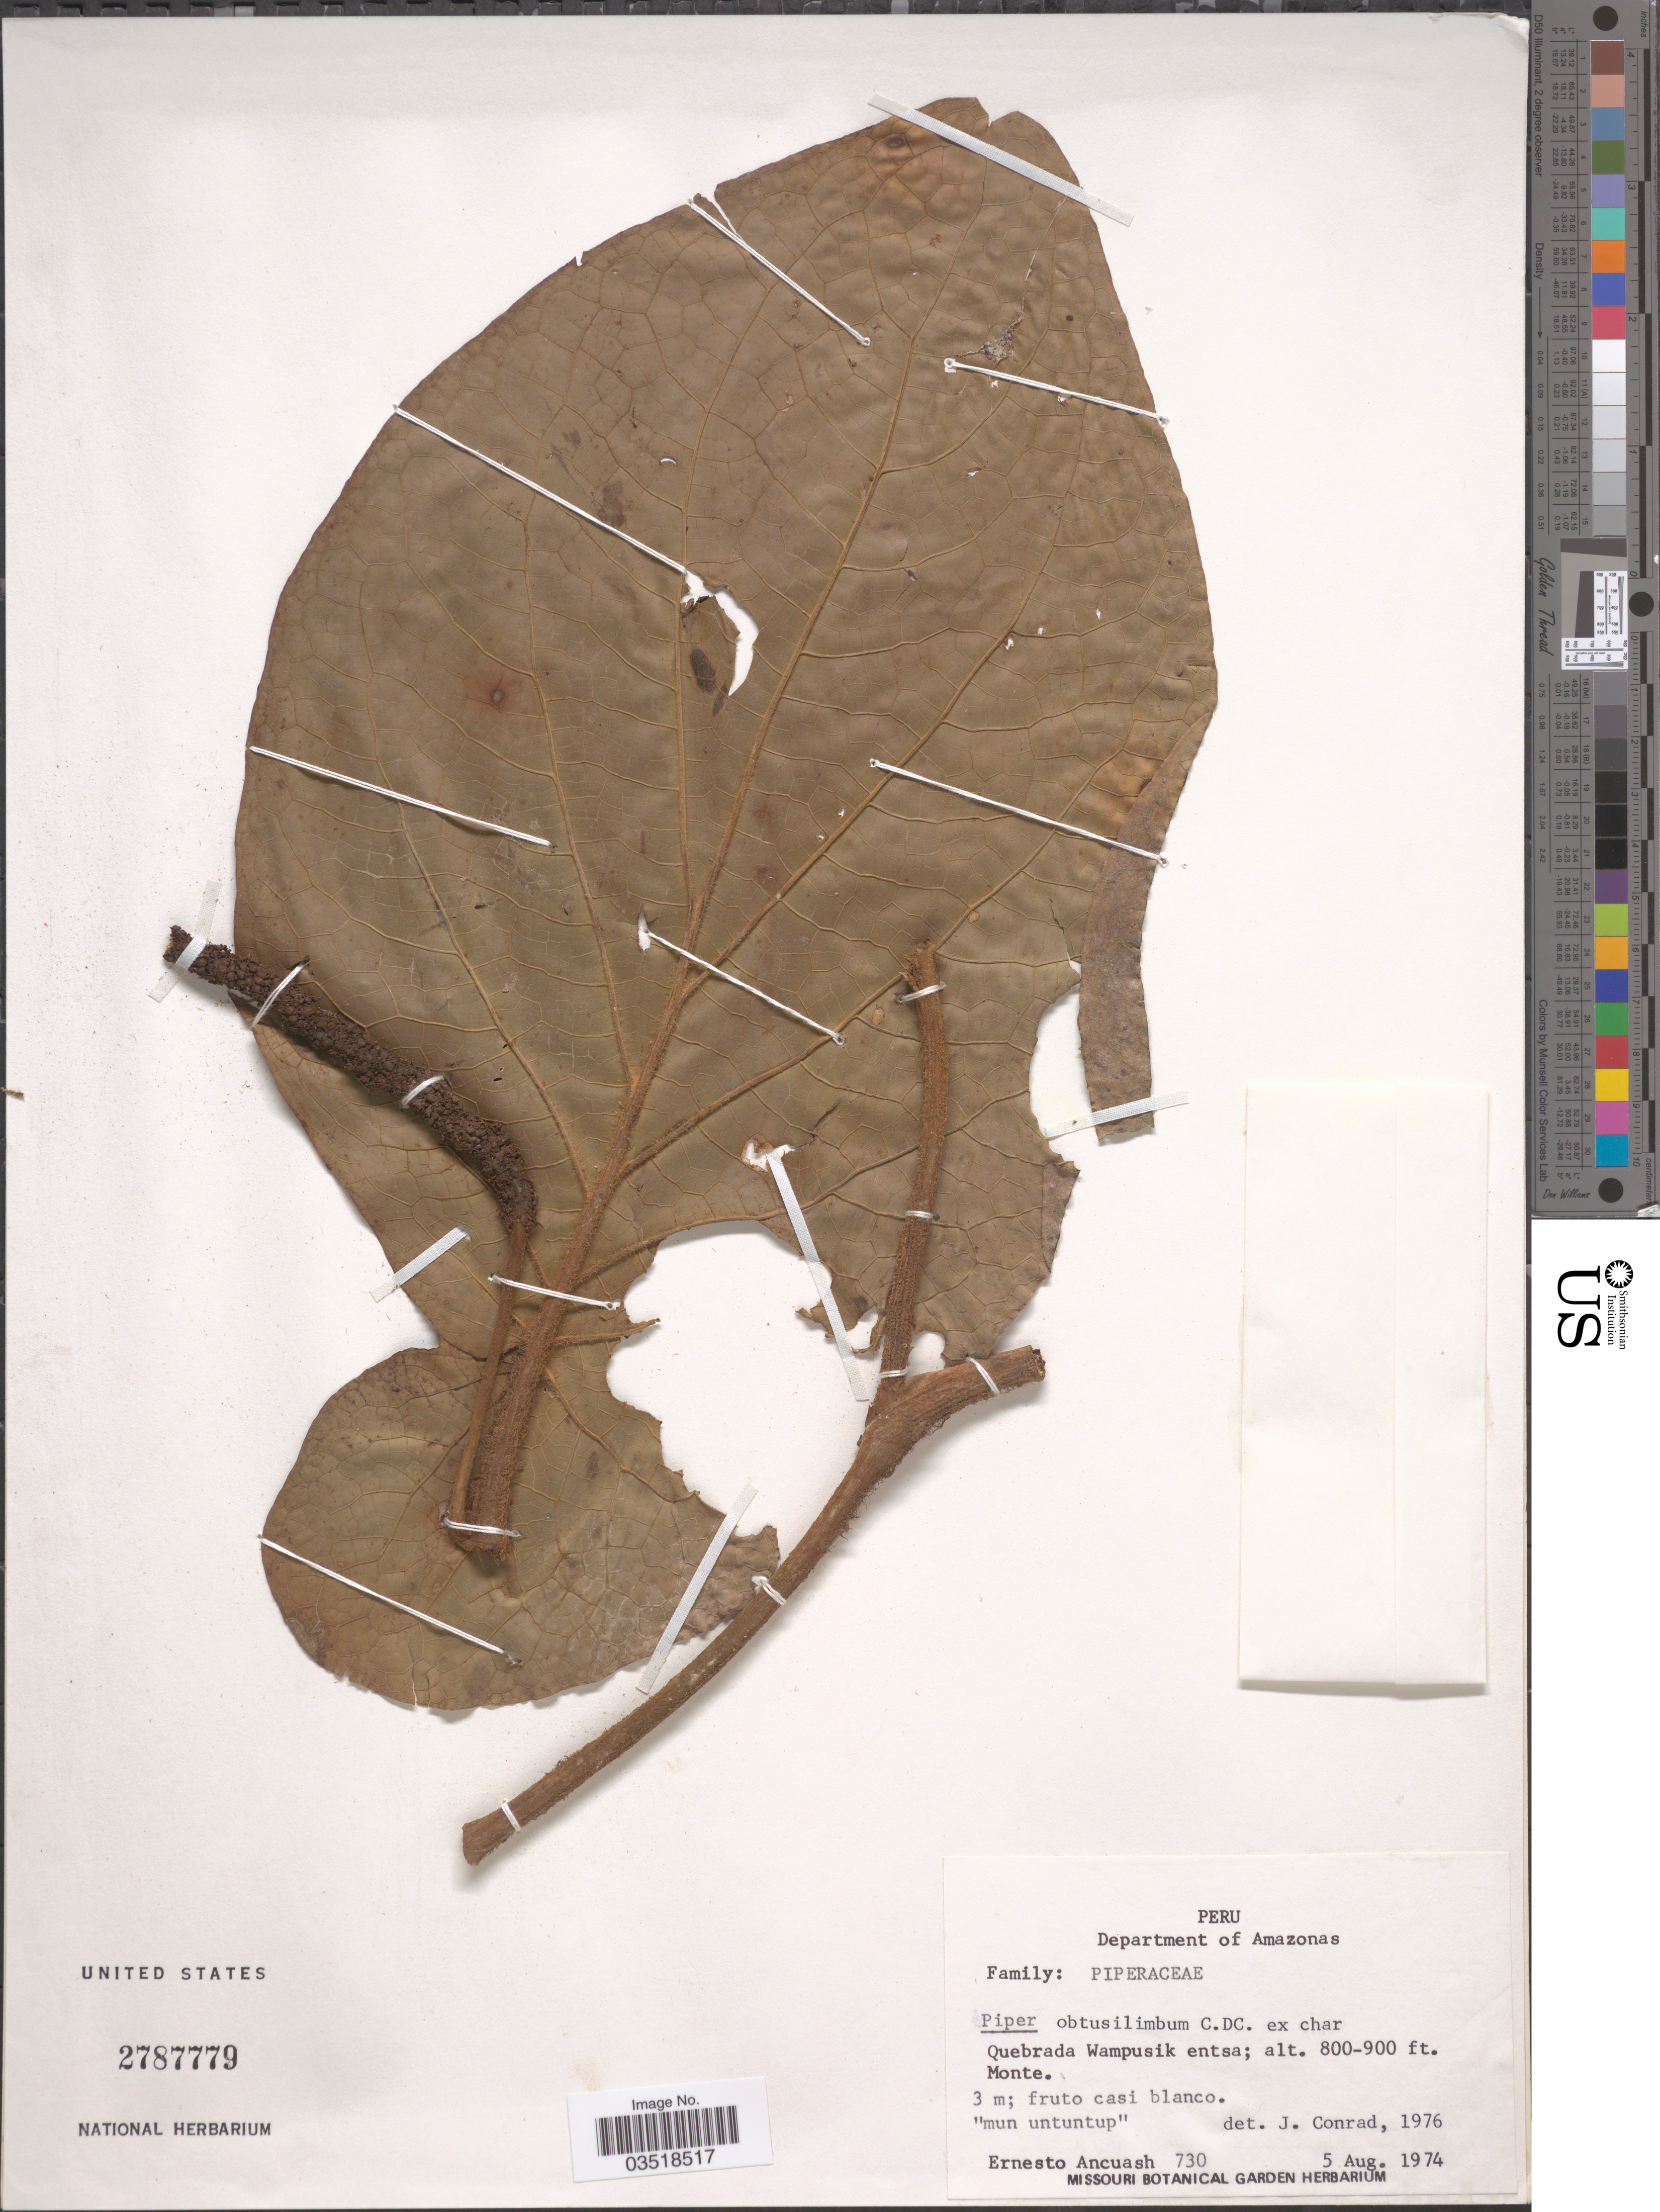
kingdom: Plantae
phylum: Tracheophyta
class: Magnoliopsida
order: Piperales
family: Piperaceae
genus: Piper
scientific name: Piper obtusilimbum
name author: C. DC.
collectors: E. Ancuash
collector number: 730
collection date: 1974-08-05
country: Peru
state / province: Amazonas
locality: Department of Amazonas. Quebrada Wampusik entsa; Monte.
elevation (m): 244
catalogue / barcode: US 2787779